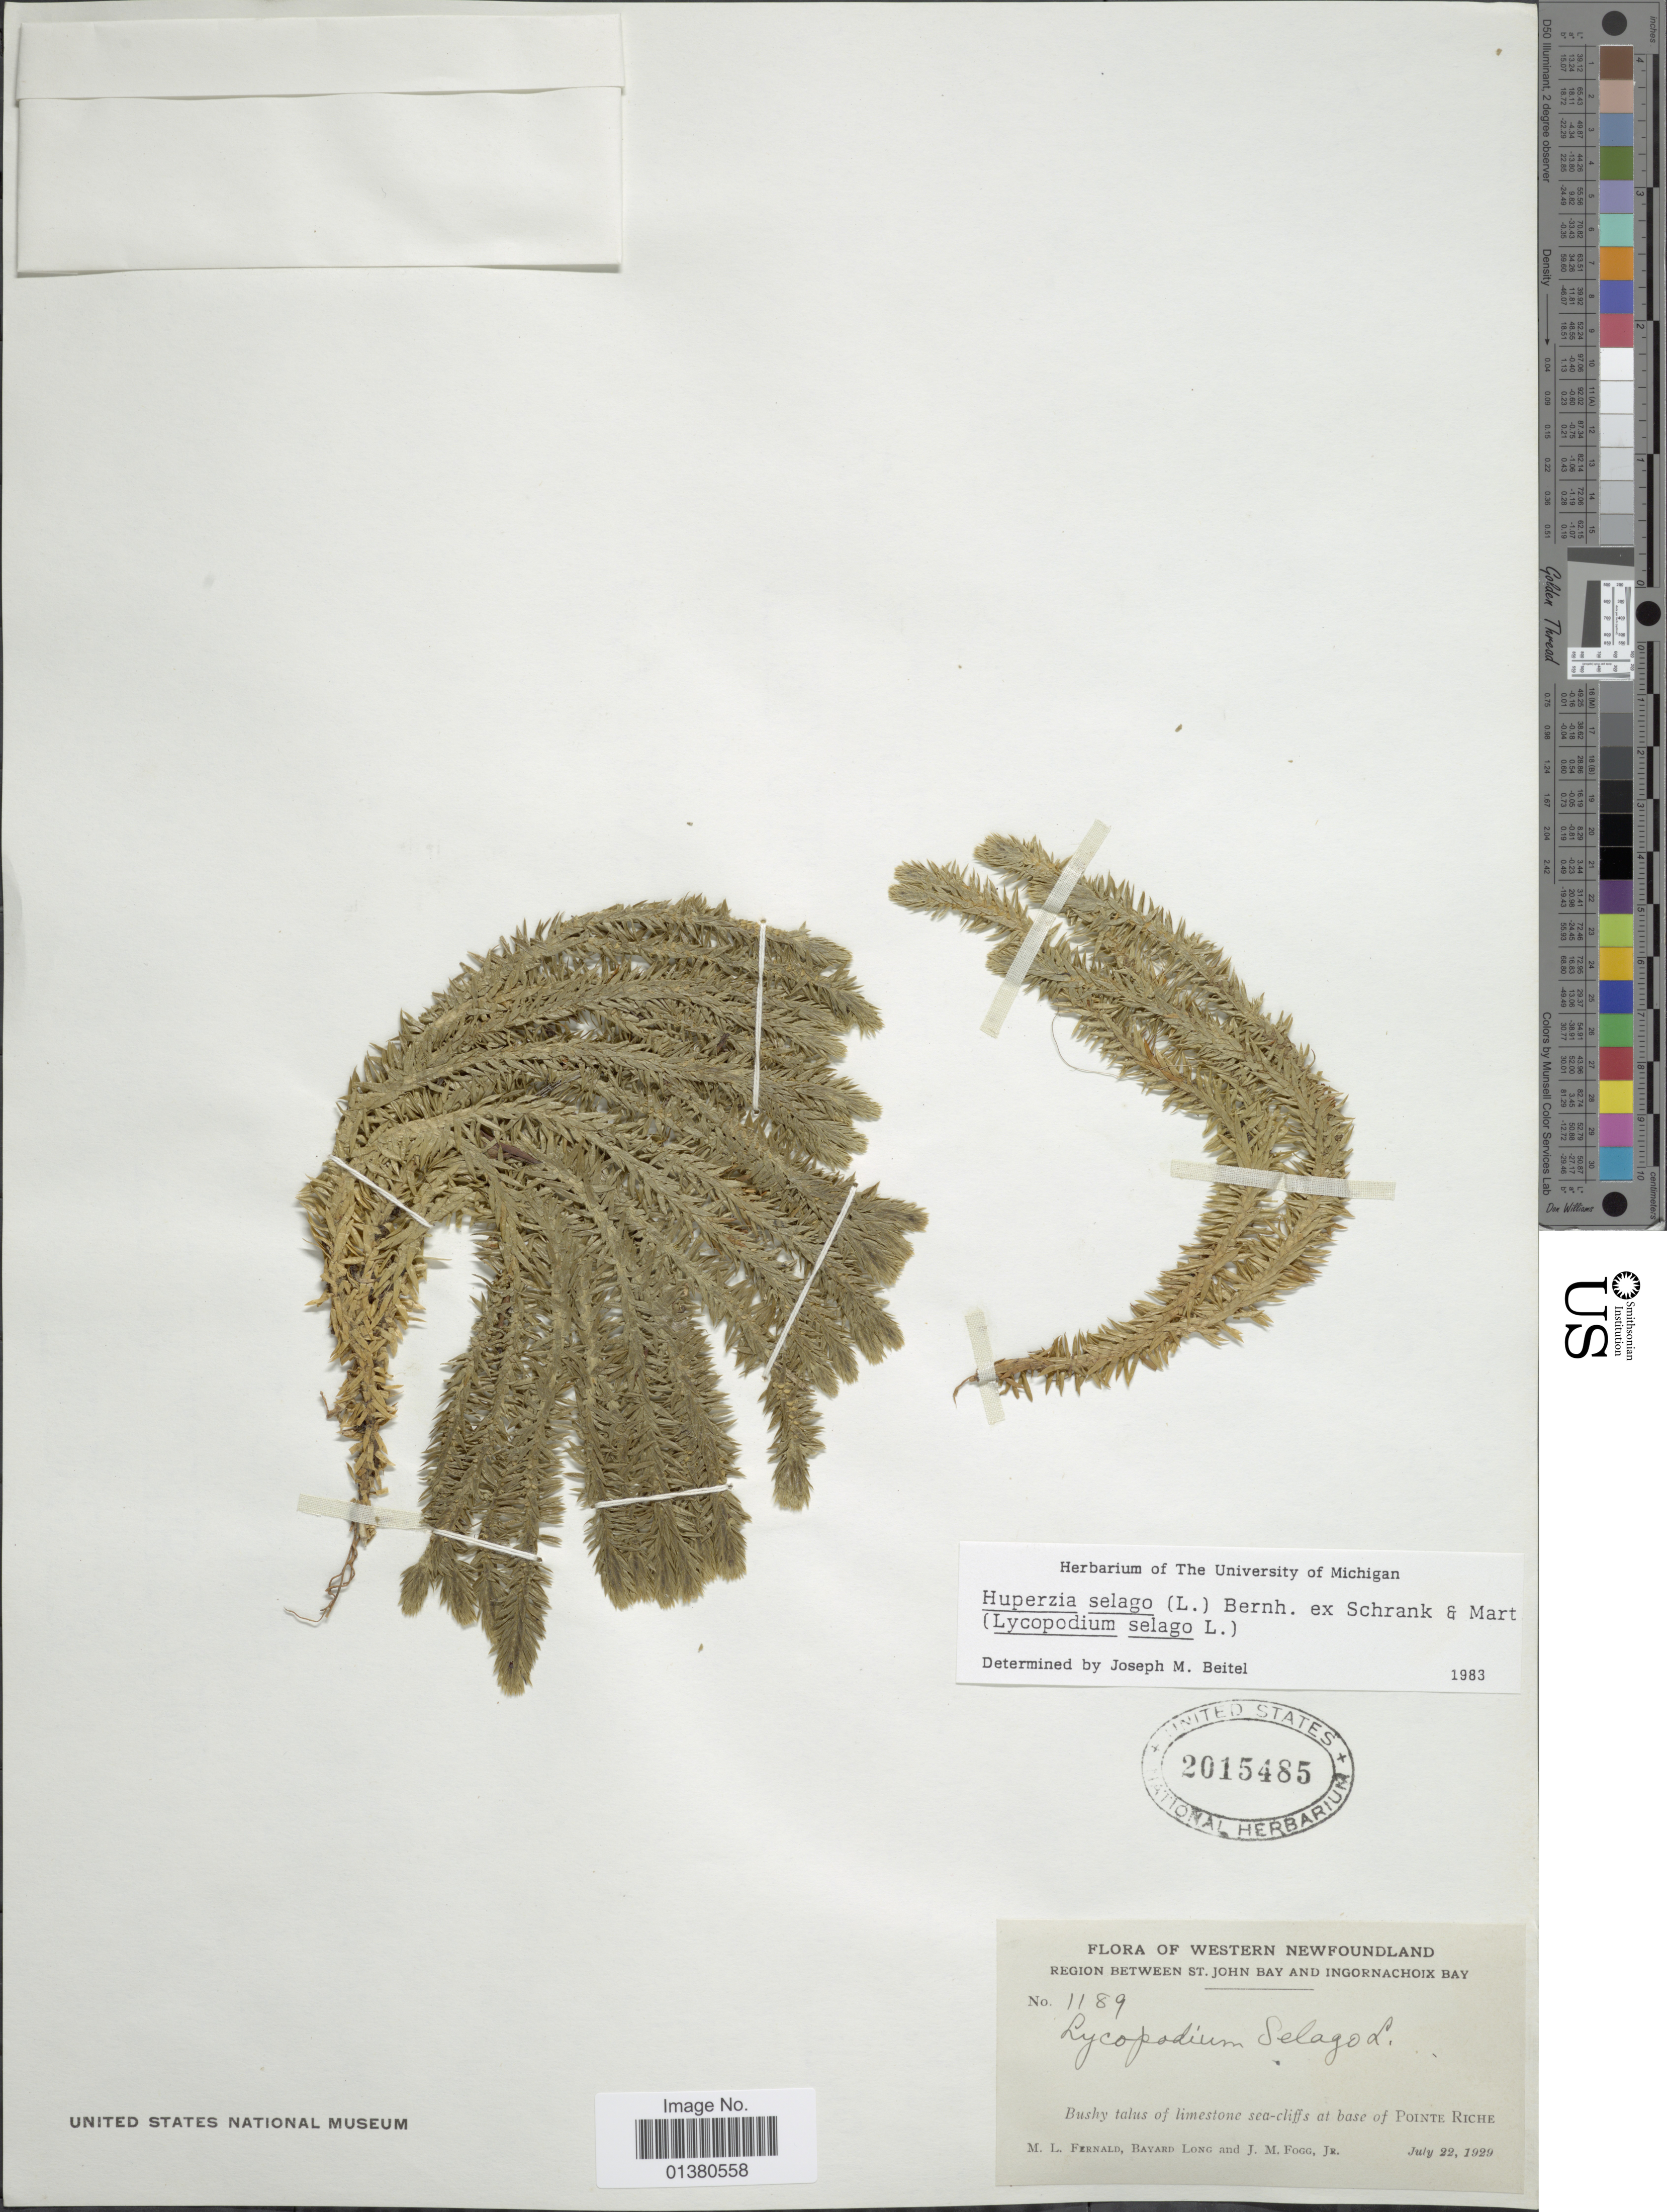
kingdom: Plantae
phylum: Tracheophyta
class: Lycopodiopsida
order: Lycopodiales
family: Lycopodiaceae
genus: Huperzia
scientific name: Huperzia selago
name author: (L.) Bernh. ex Schrank & Mart.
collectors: M. L. Fernald, B. H. Long & J. Fogg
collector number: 1189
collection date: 1929-07-22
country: Canada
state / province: Newfoundland and Labrador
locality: Western Newfoundland, Bushy talus of limestone sea-cliffs at base of Pointe Riche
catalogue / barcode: US 2015485